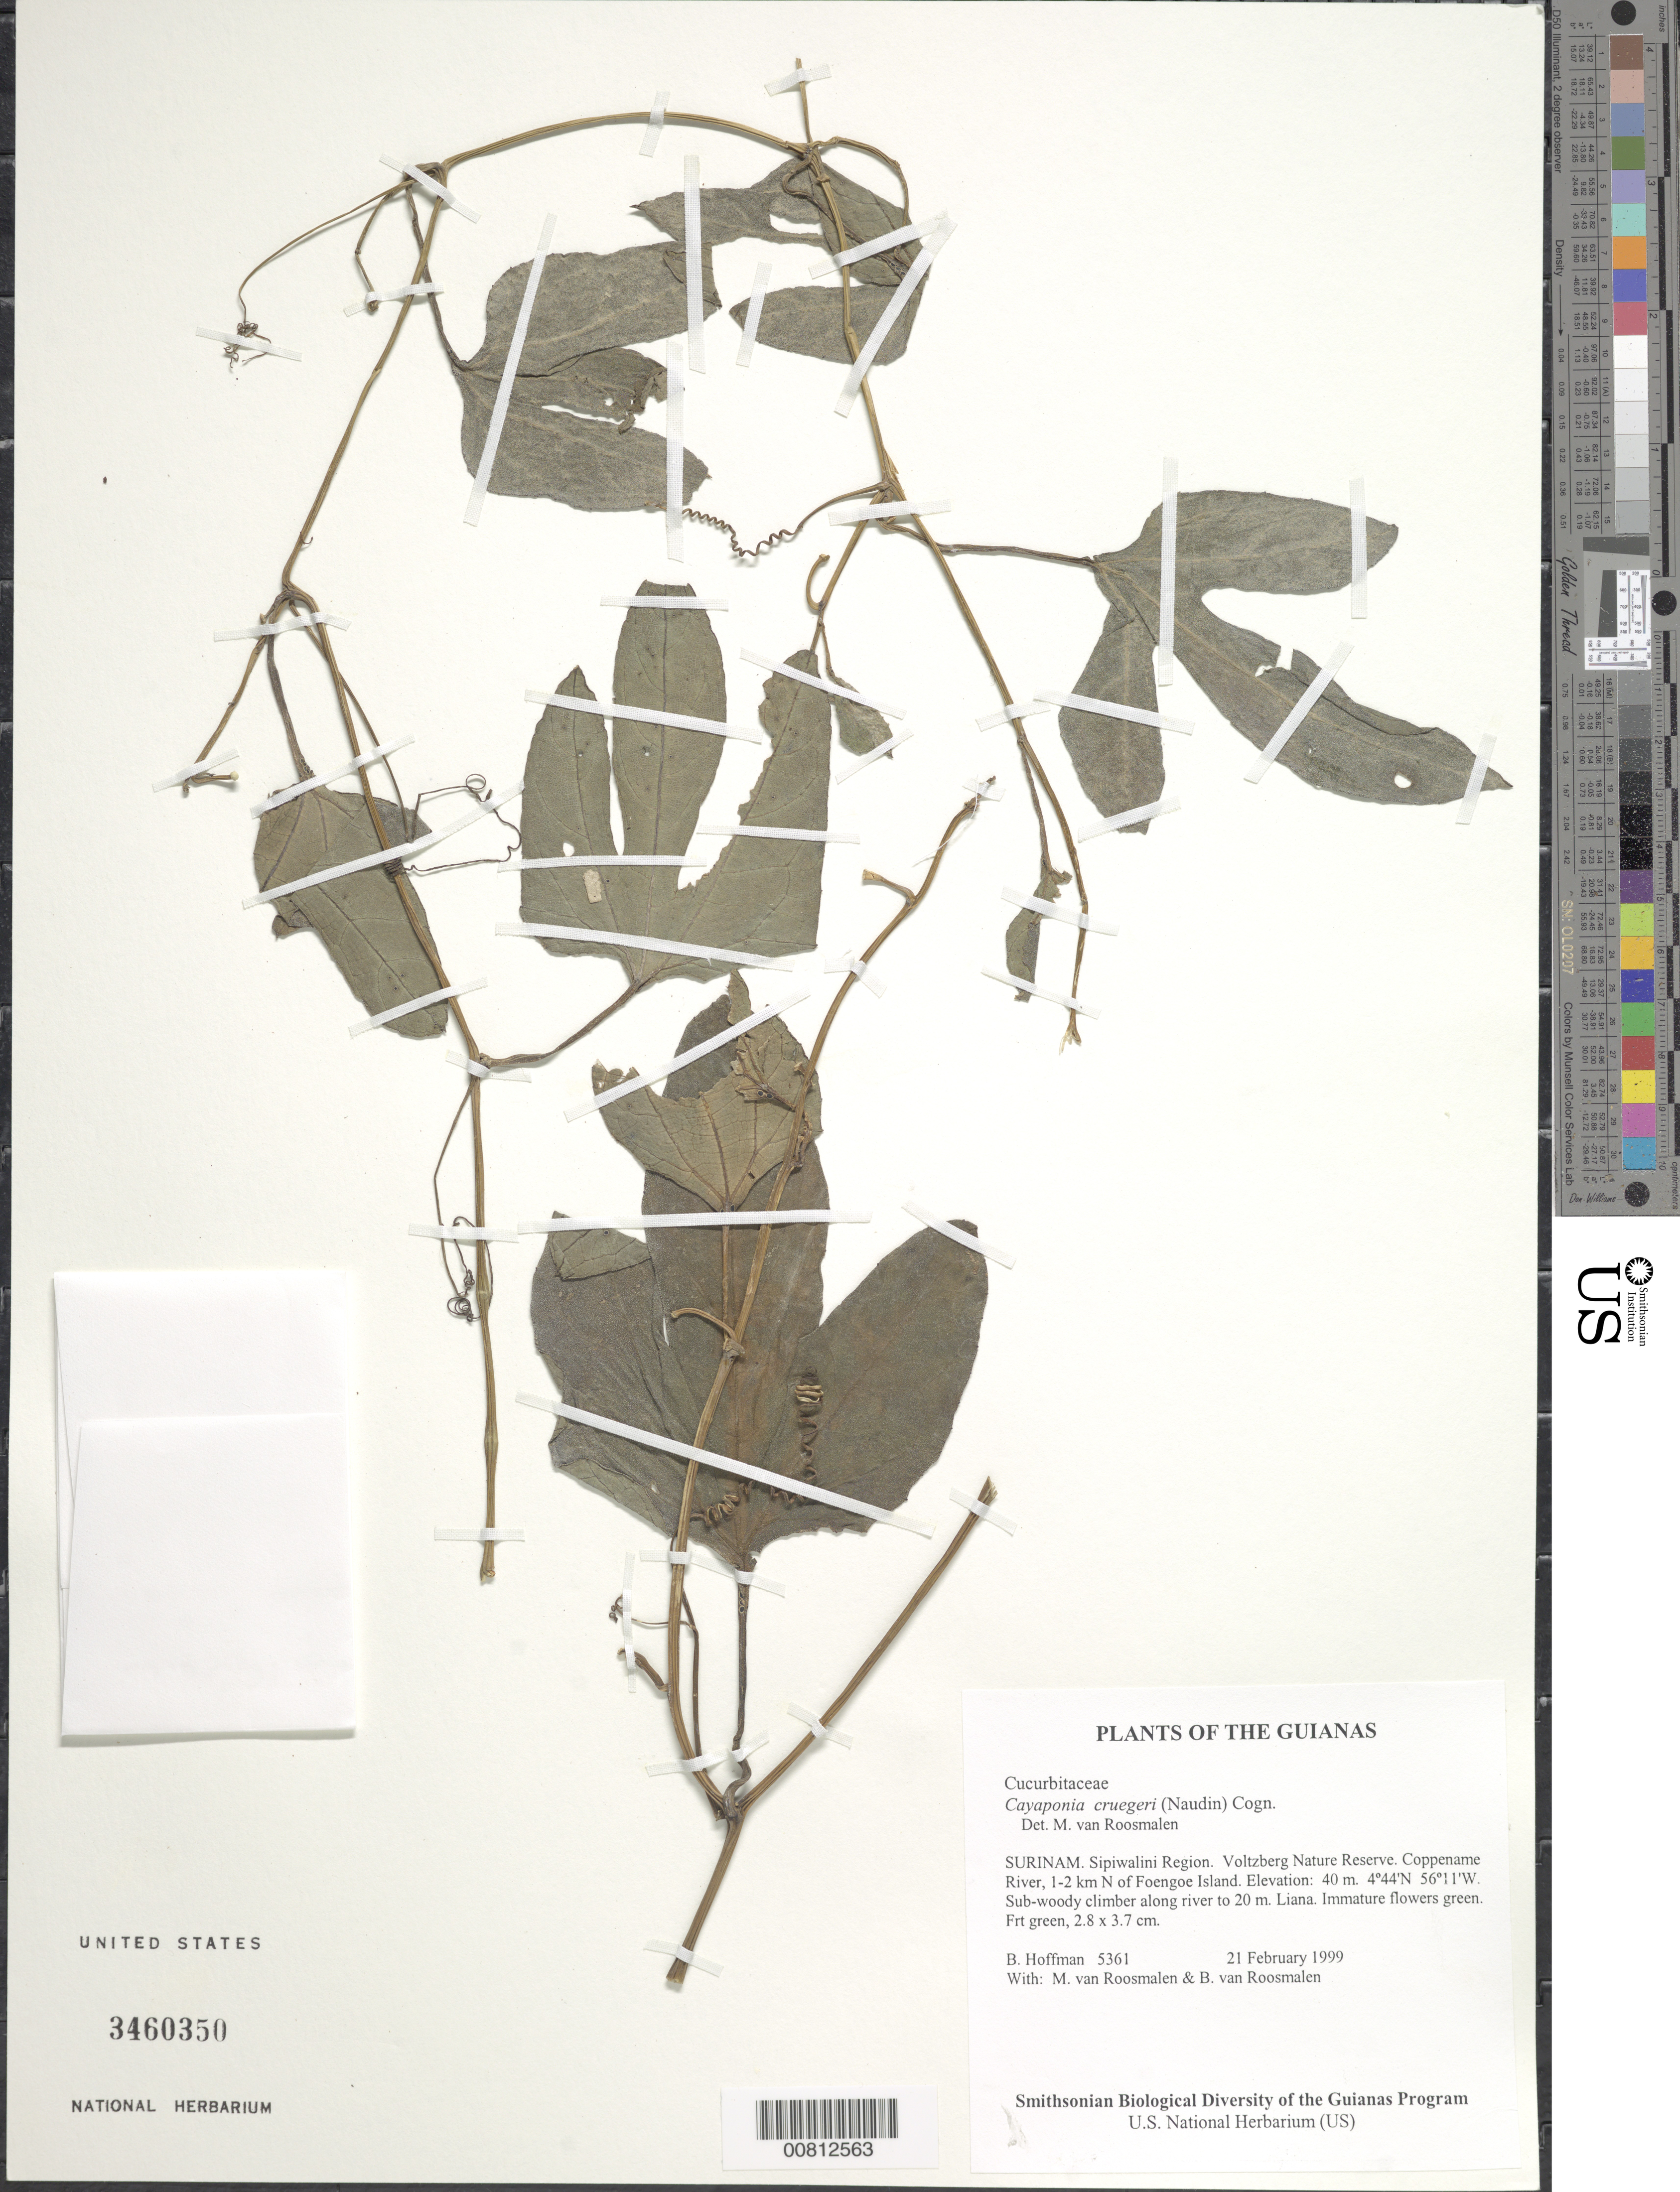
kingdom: Plantae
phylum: Tracheophyta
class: Magnoliopsida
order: Cucurbitales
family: Cucurbitaceae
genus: Cayaponia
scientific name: Cayaponia cruegeri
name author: (Naudin) Cogn.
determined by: Roosmalen, M. van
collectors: B. Hoffman, M. Roosmalen & B. Van Roosmalen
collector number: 5361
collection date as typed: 21 February 1999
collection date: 1999-02-21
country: Suriname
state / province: Sipaliwini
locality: Voltzberg Nature Reserve. Coppename River, 1-2 km N of Foengoe Island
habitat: Sub-woody climber along river to 20 m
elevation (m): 40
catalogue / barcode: US 3460350